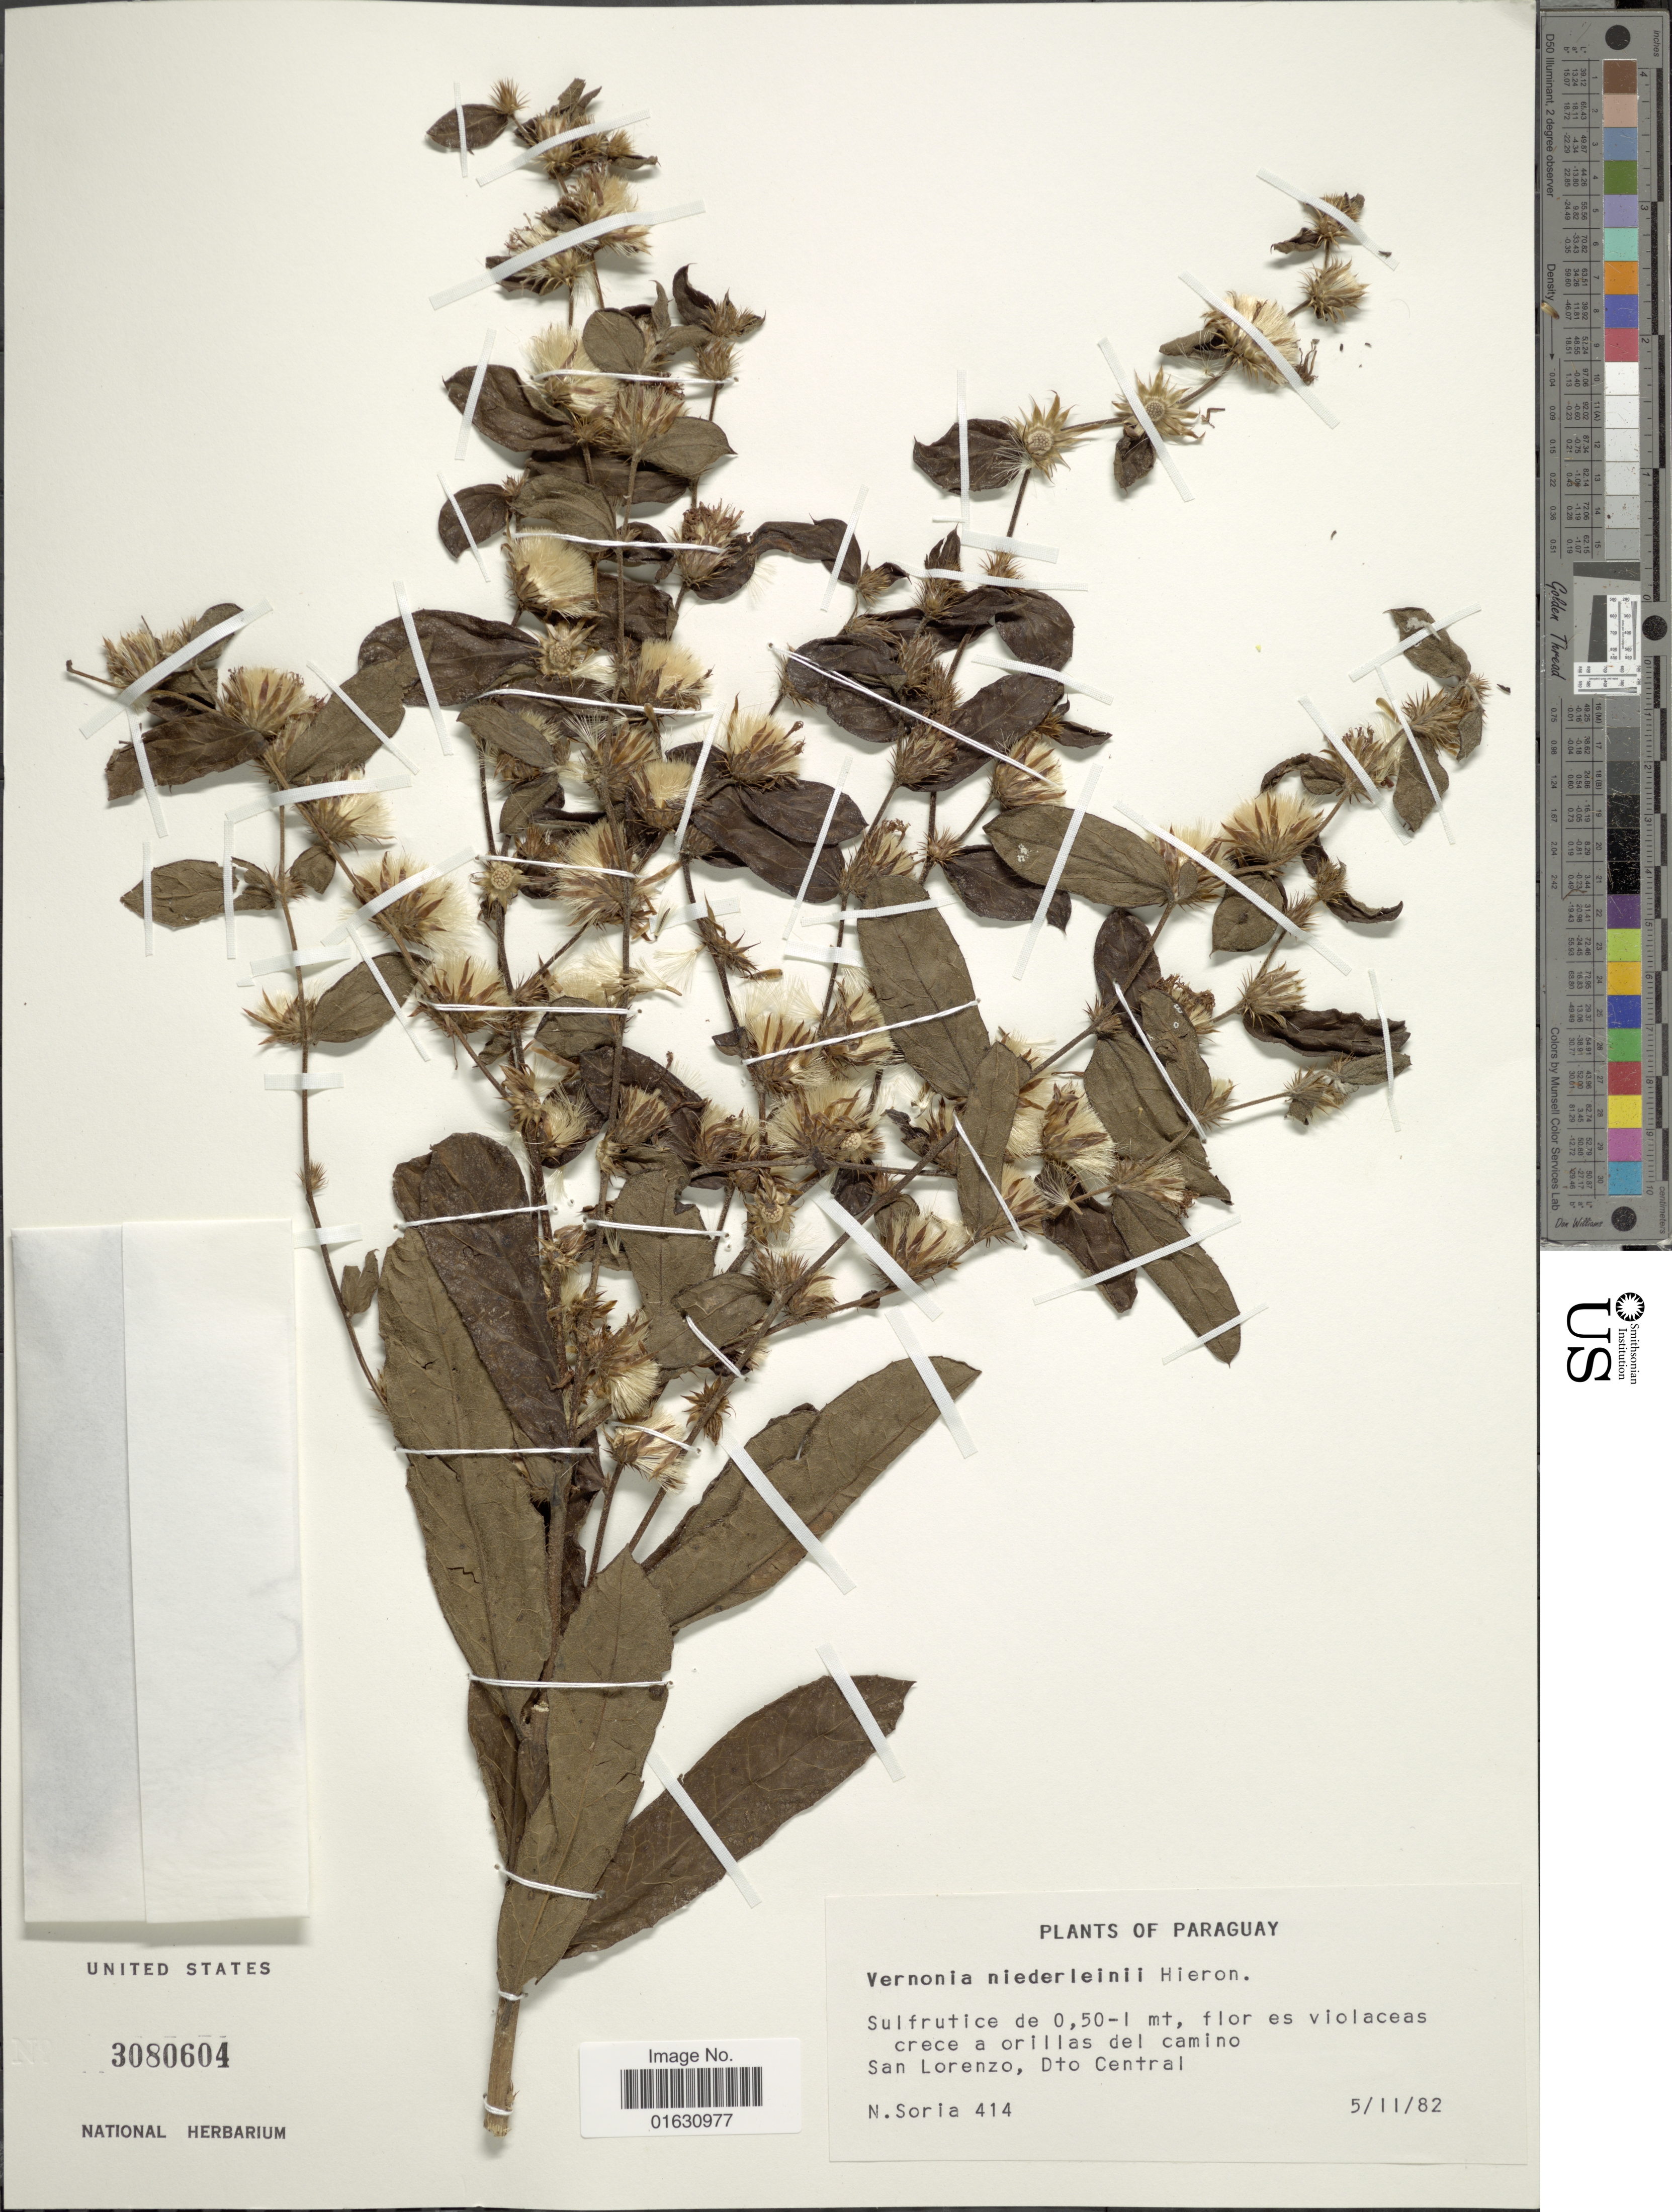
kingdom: Plantae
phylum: Tracheophyta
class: Magnoliopsida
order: Asterales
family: Asteraceae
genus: Lessingianthus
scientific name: Lessingianthus niederleinii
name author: (Hieron.) H. Rob.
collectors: N. Soria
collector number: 414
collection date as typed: Transcribed d/m/y: 5/2/82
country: Paraguay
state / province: Central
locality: San Lorenzo, Dto Central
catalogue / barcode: US 3080604